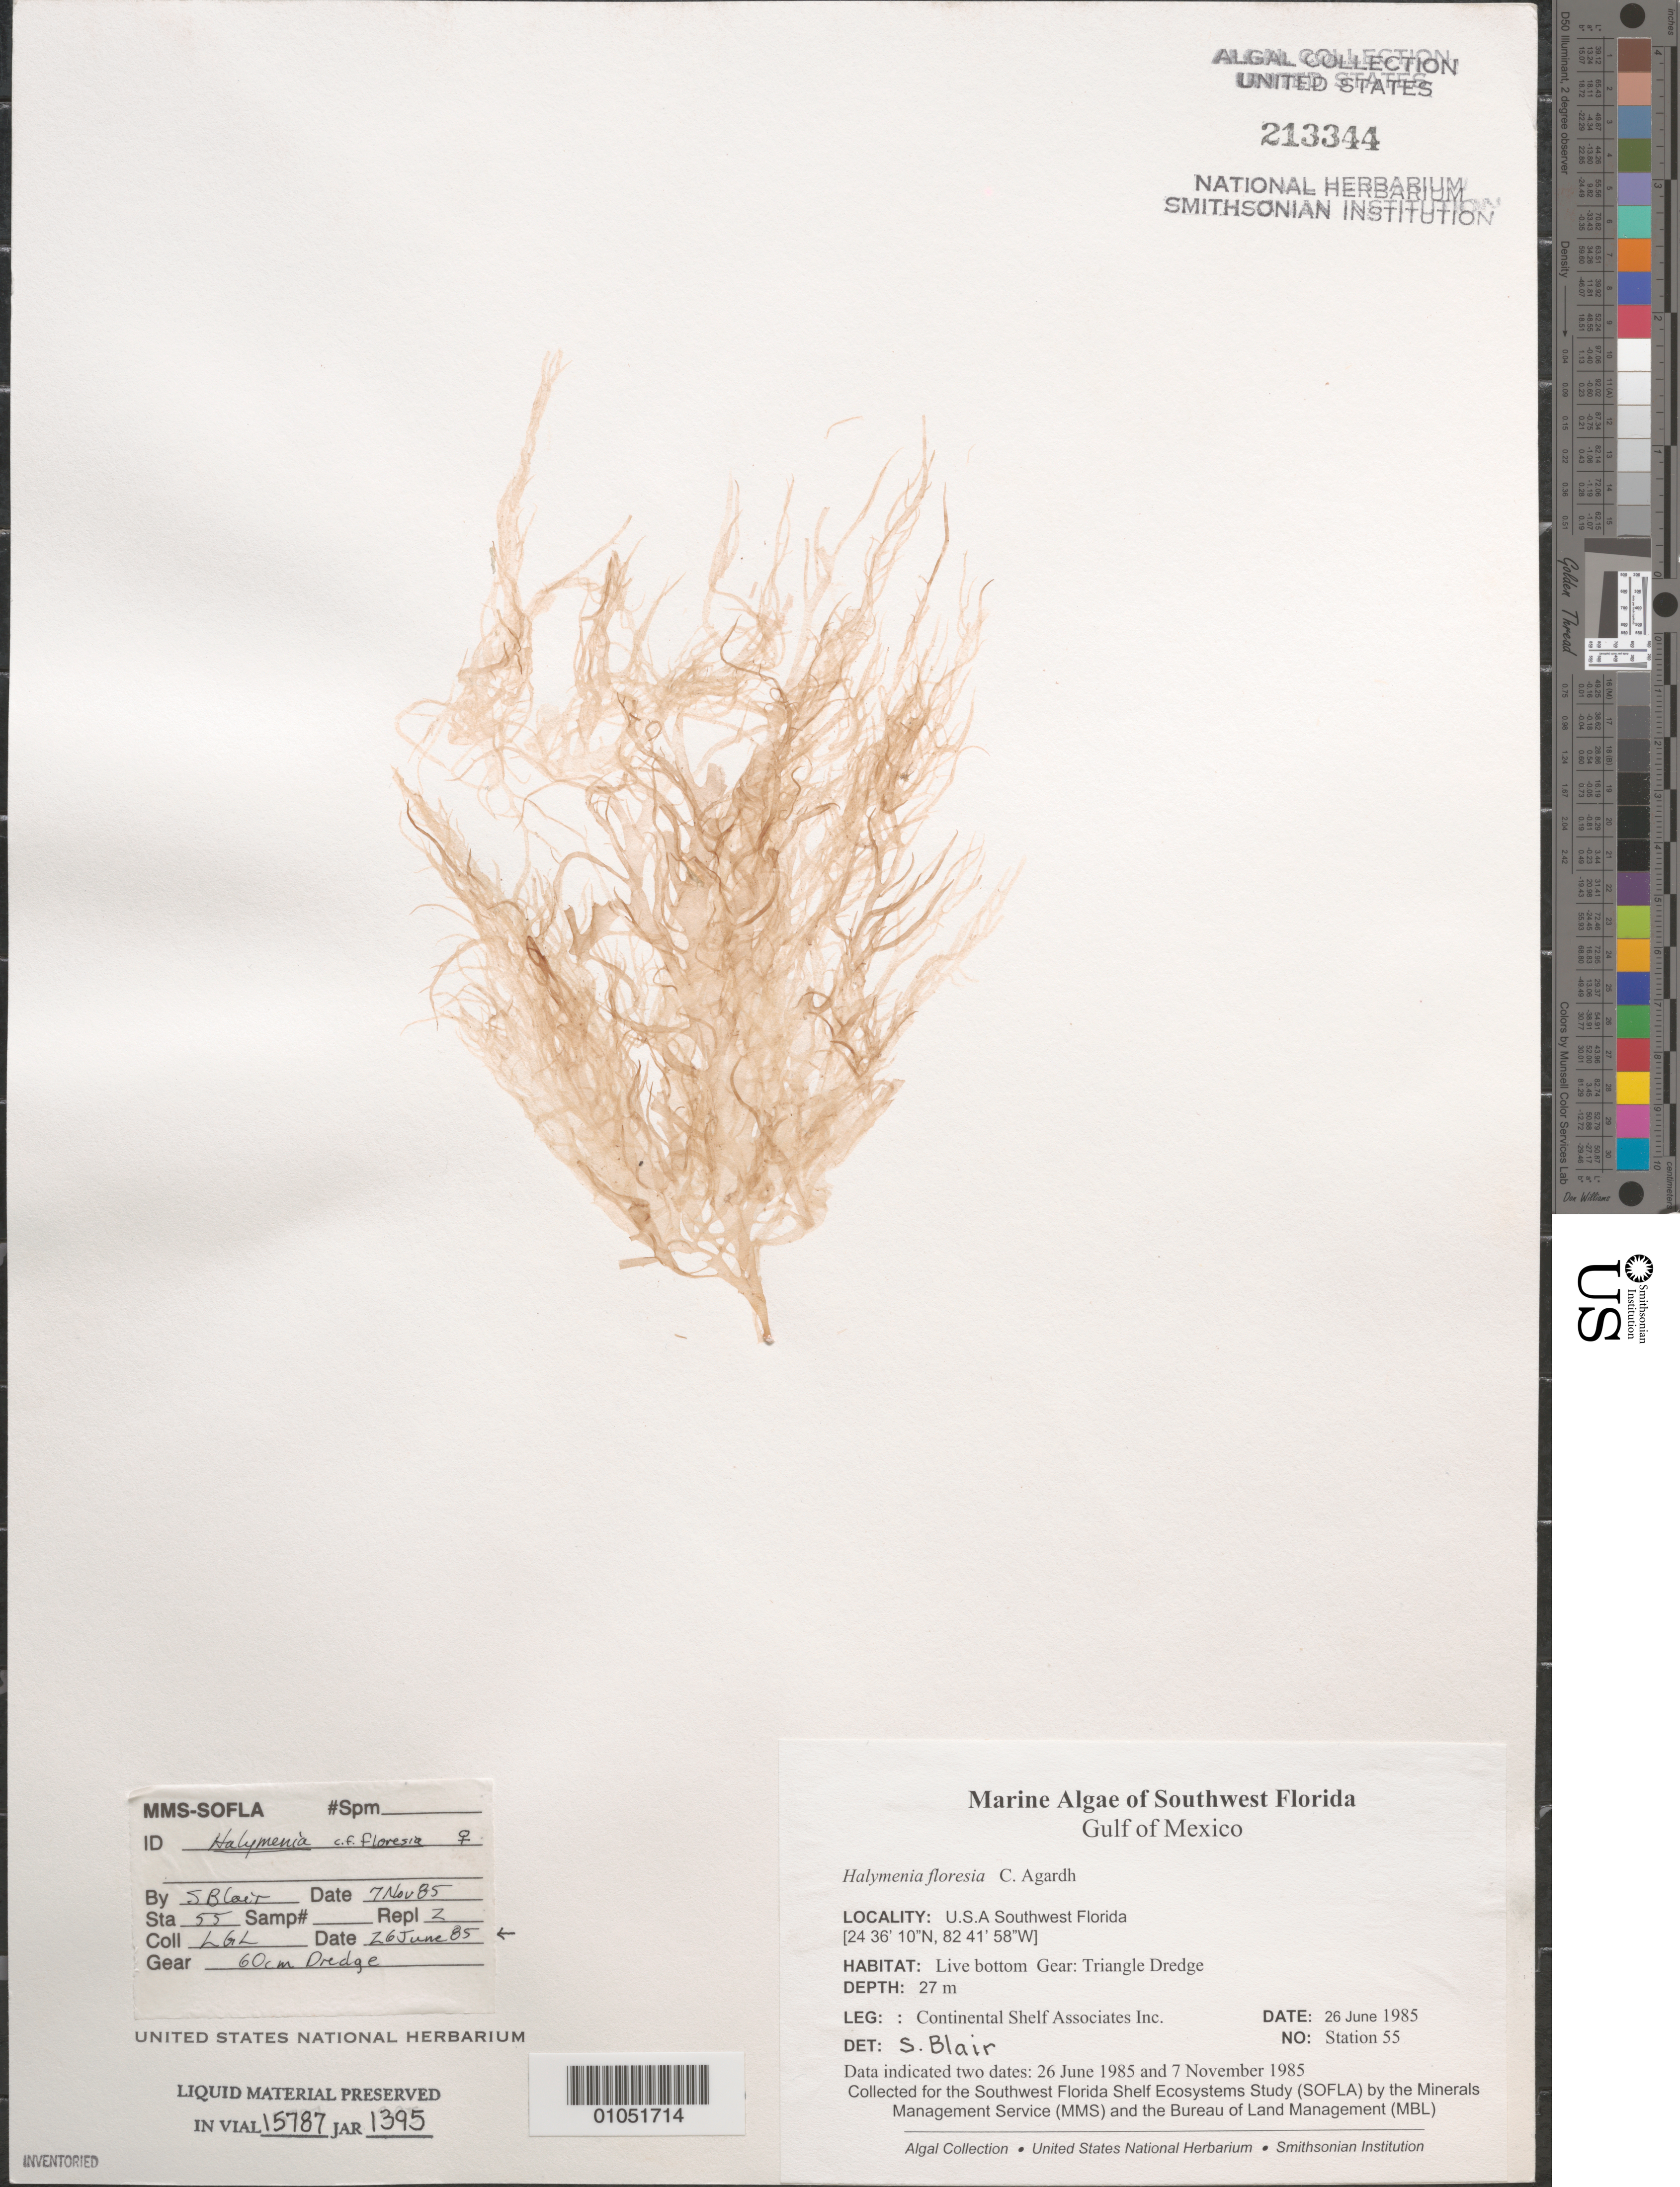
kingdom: Plantae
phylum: Rhodophyta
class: Florideophyceae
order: Halymeniales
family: Halymeniaceae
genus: Halymenia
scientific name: Halymenia floresii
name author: (Clemente) C. Agardh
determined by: Blair, S. M.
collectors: Continental Shelf Associates for the MMS/BLM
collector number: Station 55 Repl 2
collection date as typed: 26 Jun 1985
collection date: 1985-06-26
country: United States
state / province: Florida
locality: Gulf of Mexico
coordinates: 24 36'10"N, 82 41'58"W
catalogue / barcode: US 213344